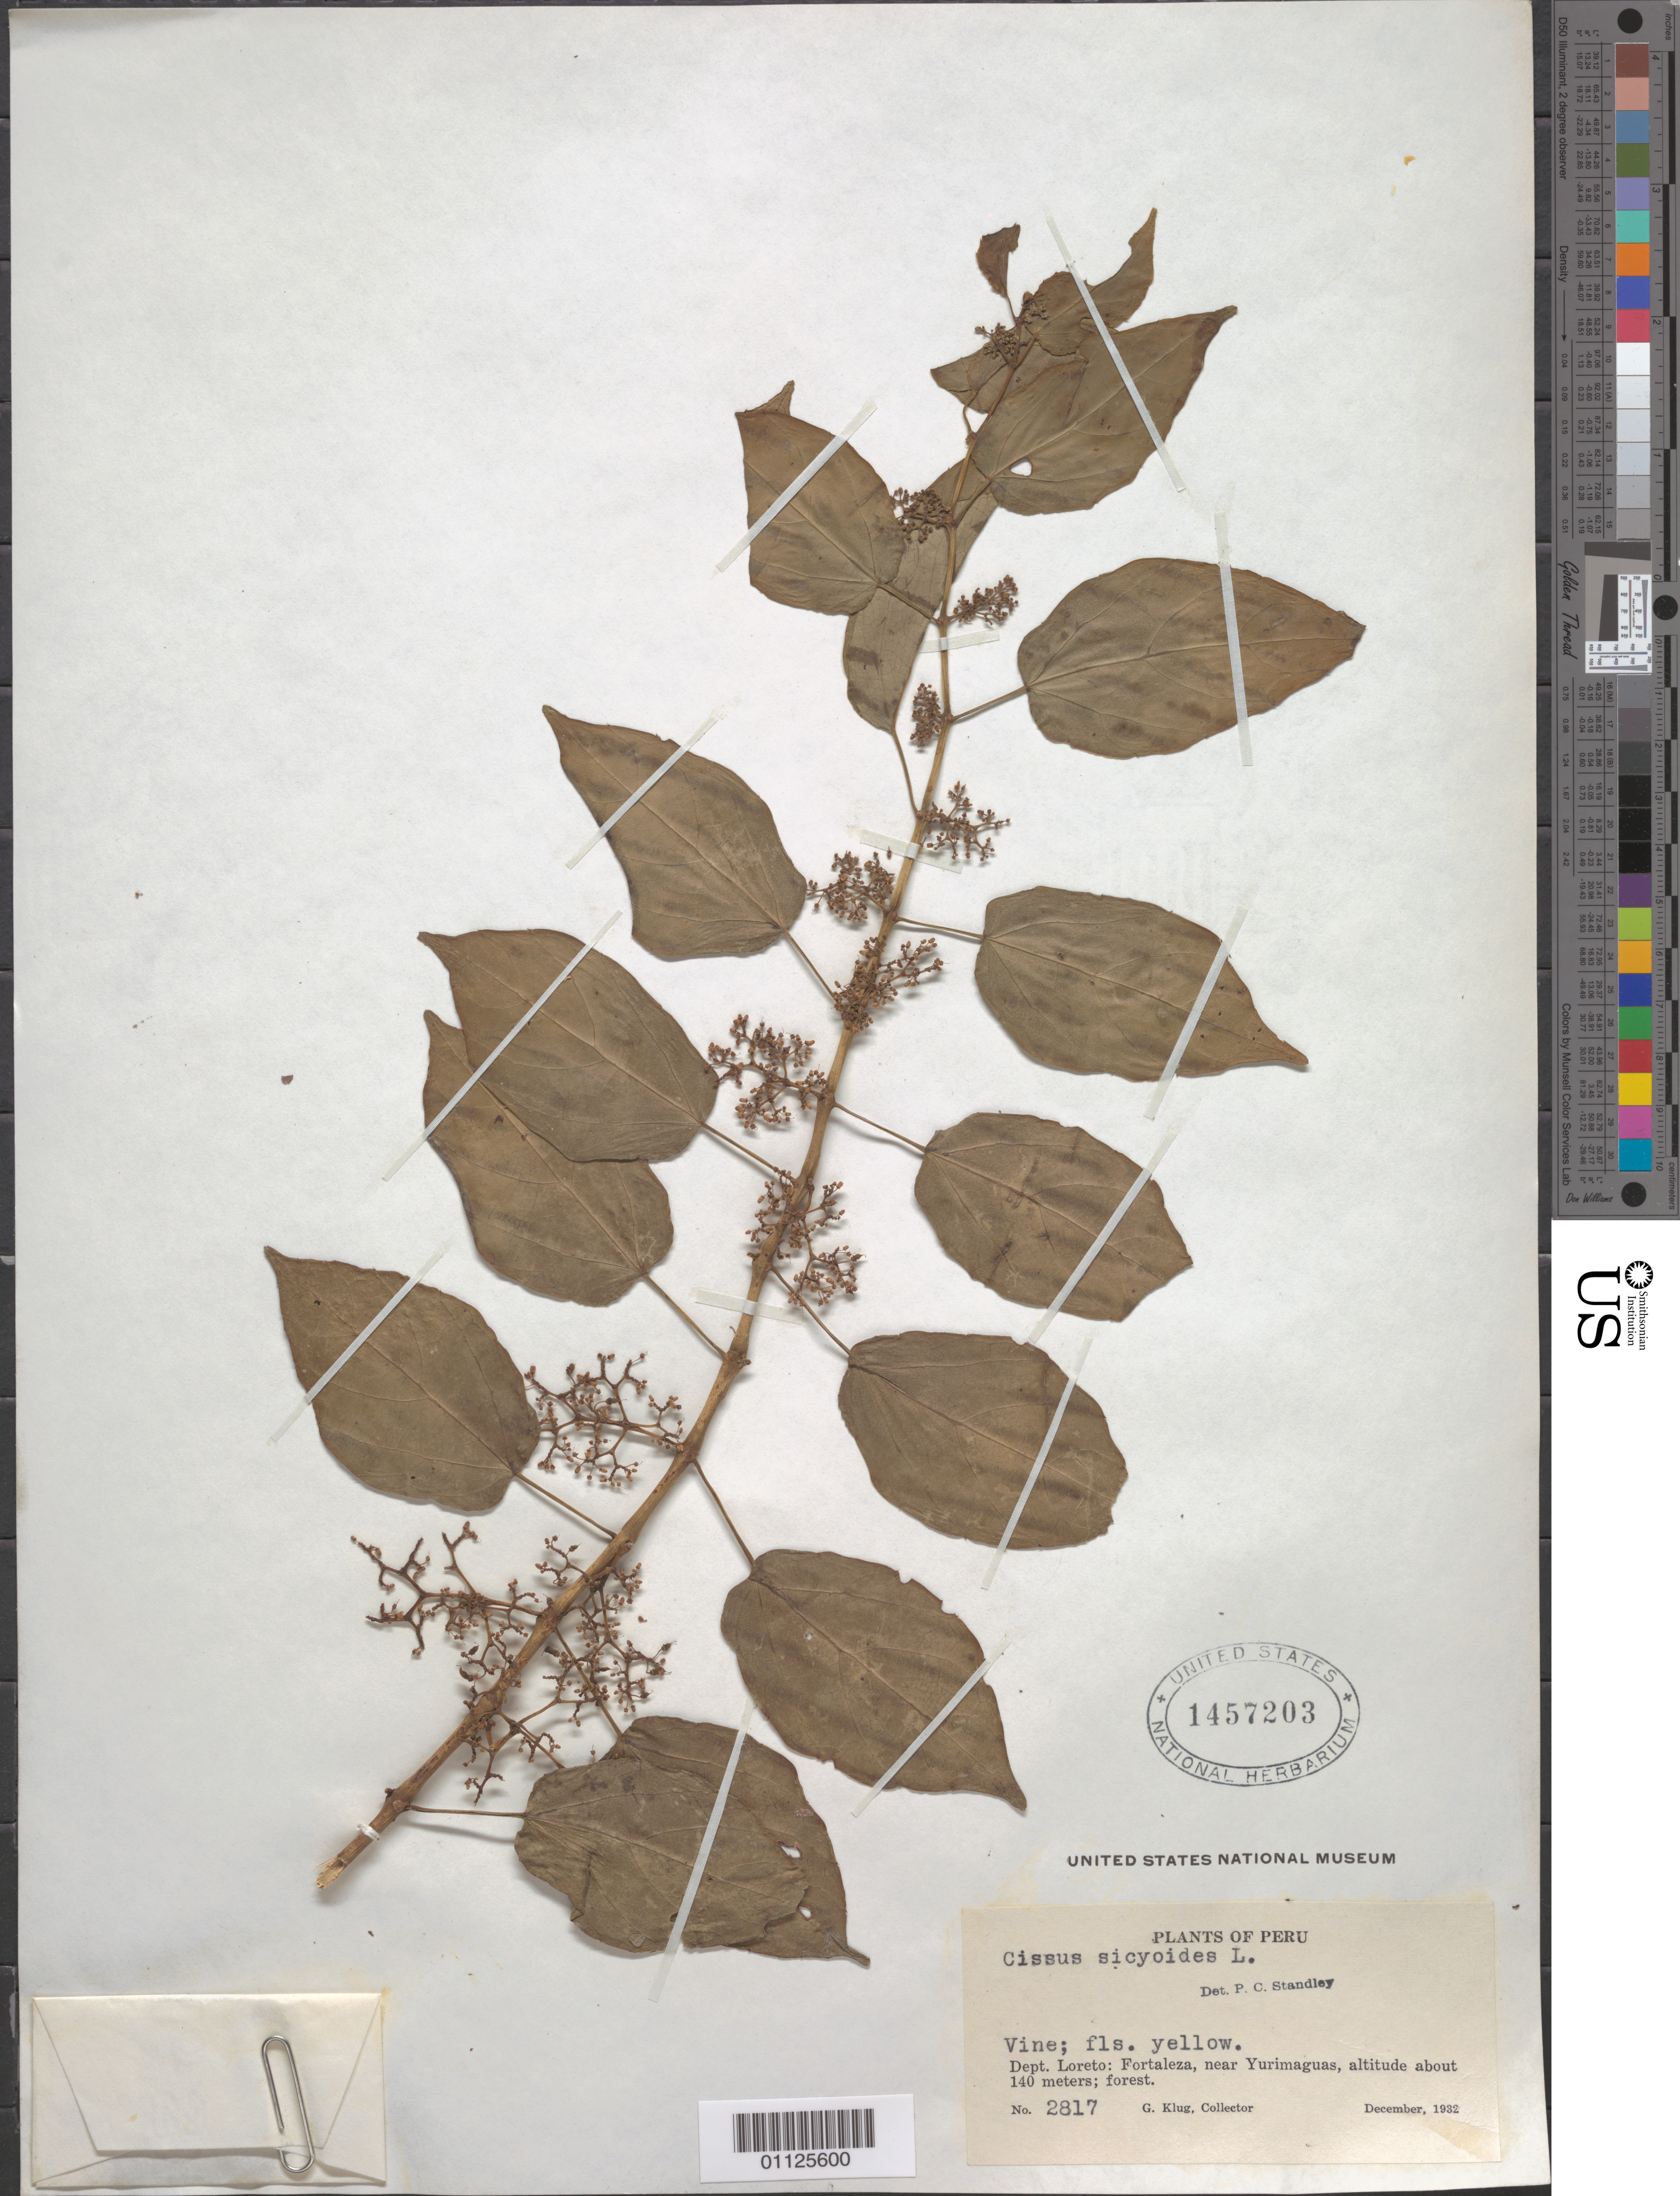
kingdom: Plantae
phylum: Tracheophyta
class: Magnoliopsida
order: Vitales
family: Vitaceae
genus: Cissus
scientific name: Cissus verticillata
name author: (L.) Nicolson & C.E. Jarvis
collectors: G. Klug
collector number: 2817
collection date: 1932-12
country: Peru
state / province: Loreto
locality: Fortaleza, near Yurimaguas.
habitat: Forest. Liana.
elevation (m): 140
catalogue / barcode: US 1457203